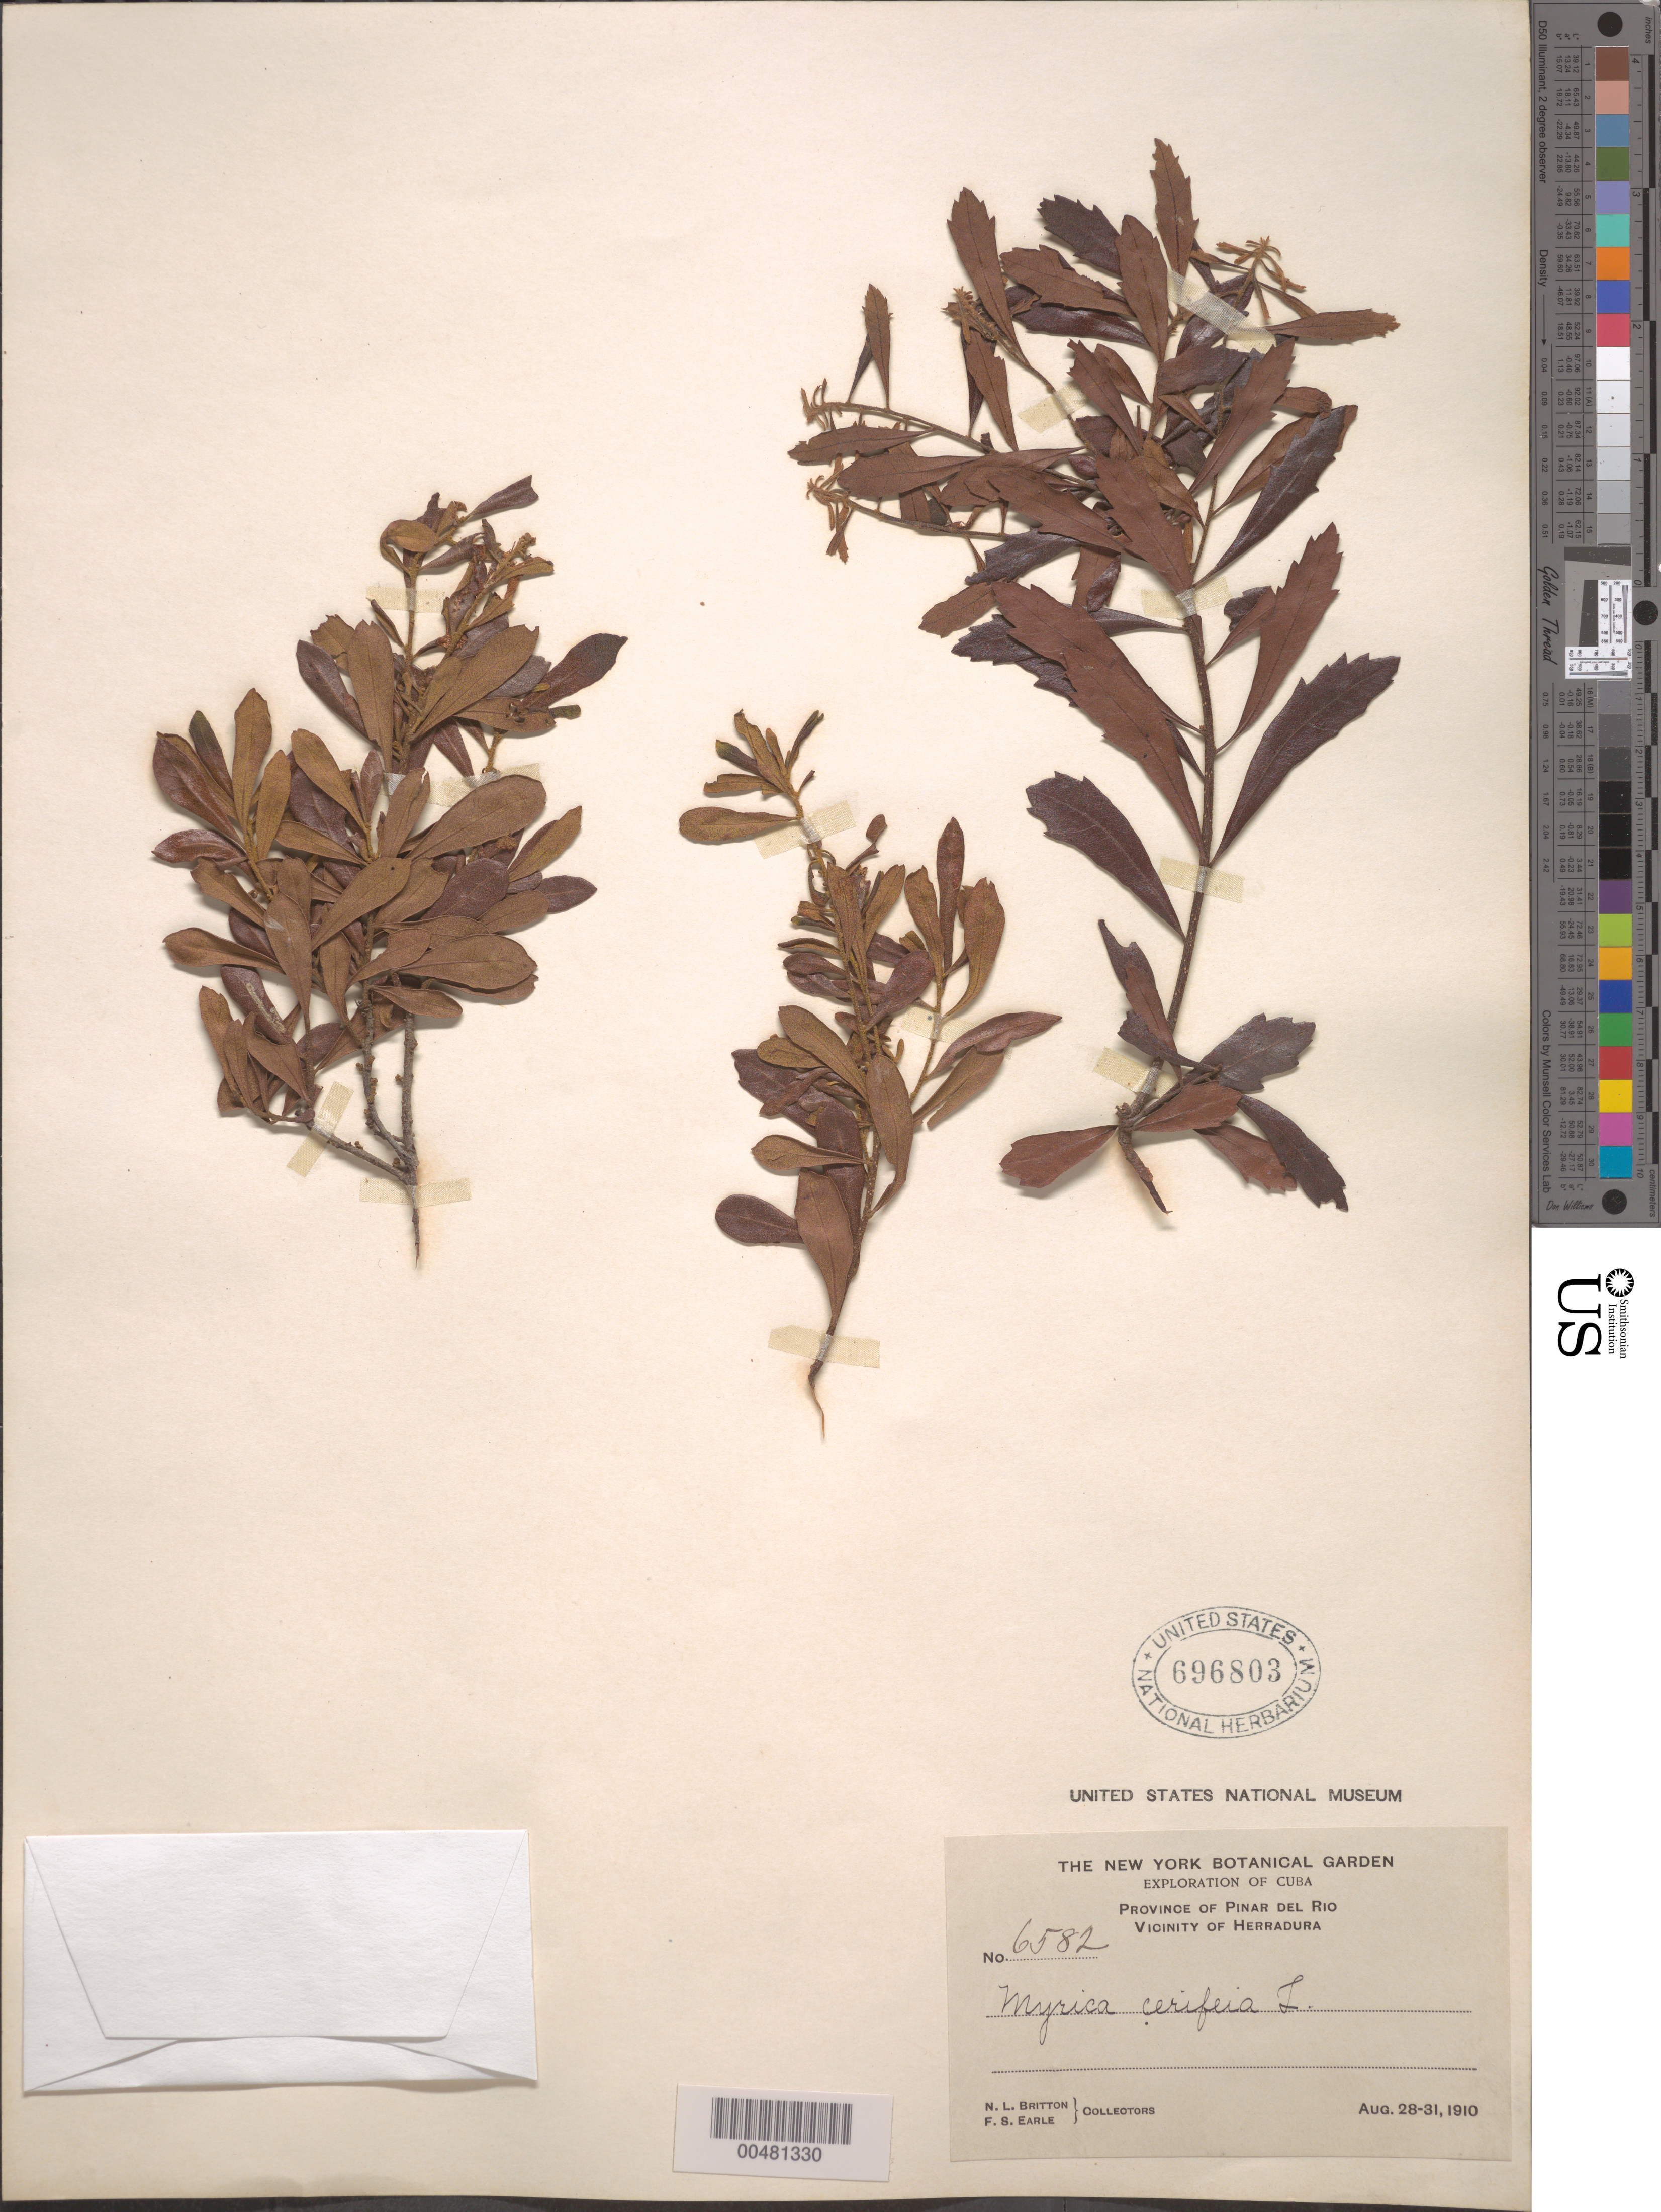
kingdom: Plantae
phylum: Tracheophyta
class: Magnoliopsida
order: Fagales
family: Myricaceae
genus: Morella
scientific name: Morella cerifera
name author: (L.) Small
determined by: Strong, M. T., (US), Smithsonian Institution - National Museum of Natural History (UNITED STATES)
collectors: N. Britton & F. S. Earle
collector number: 6582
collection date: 1910-08-28/1910-08-31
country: Cuba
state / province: Pinar del Rio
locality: Herradura, vicinity.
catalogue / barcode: US 696803